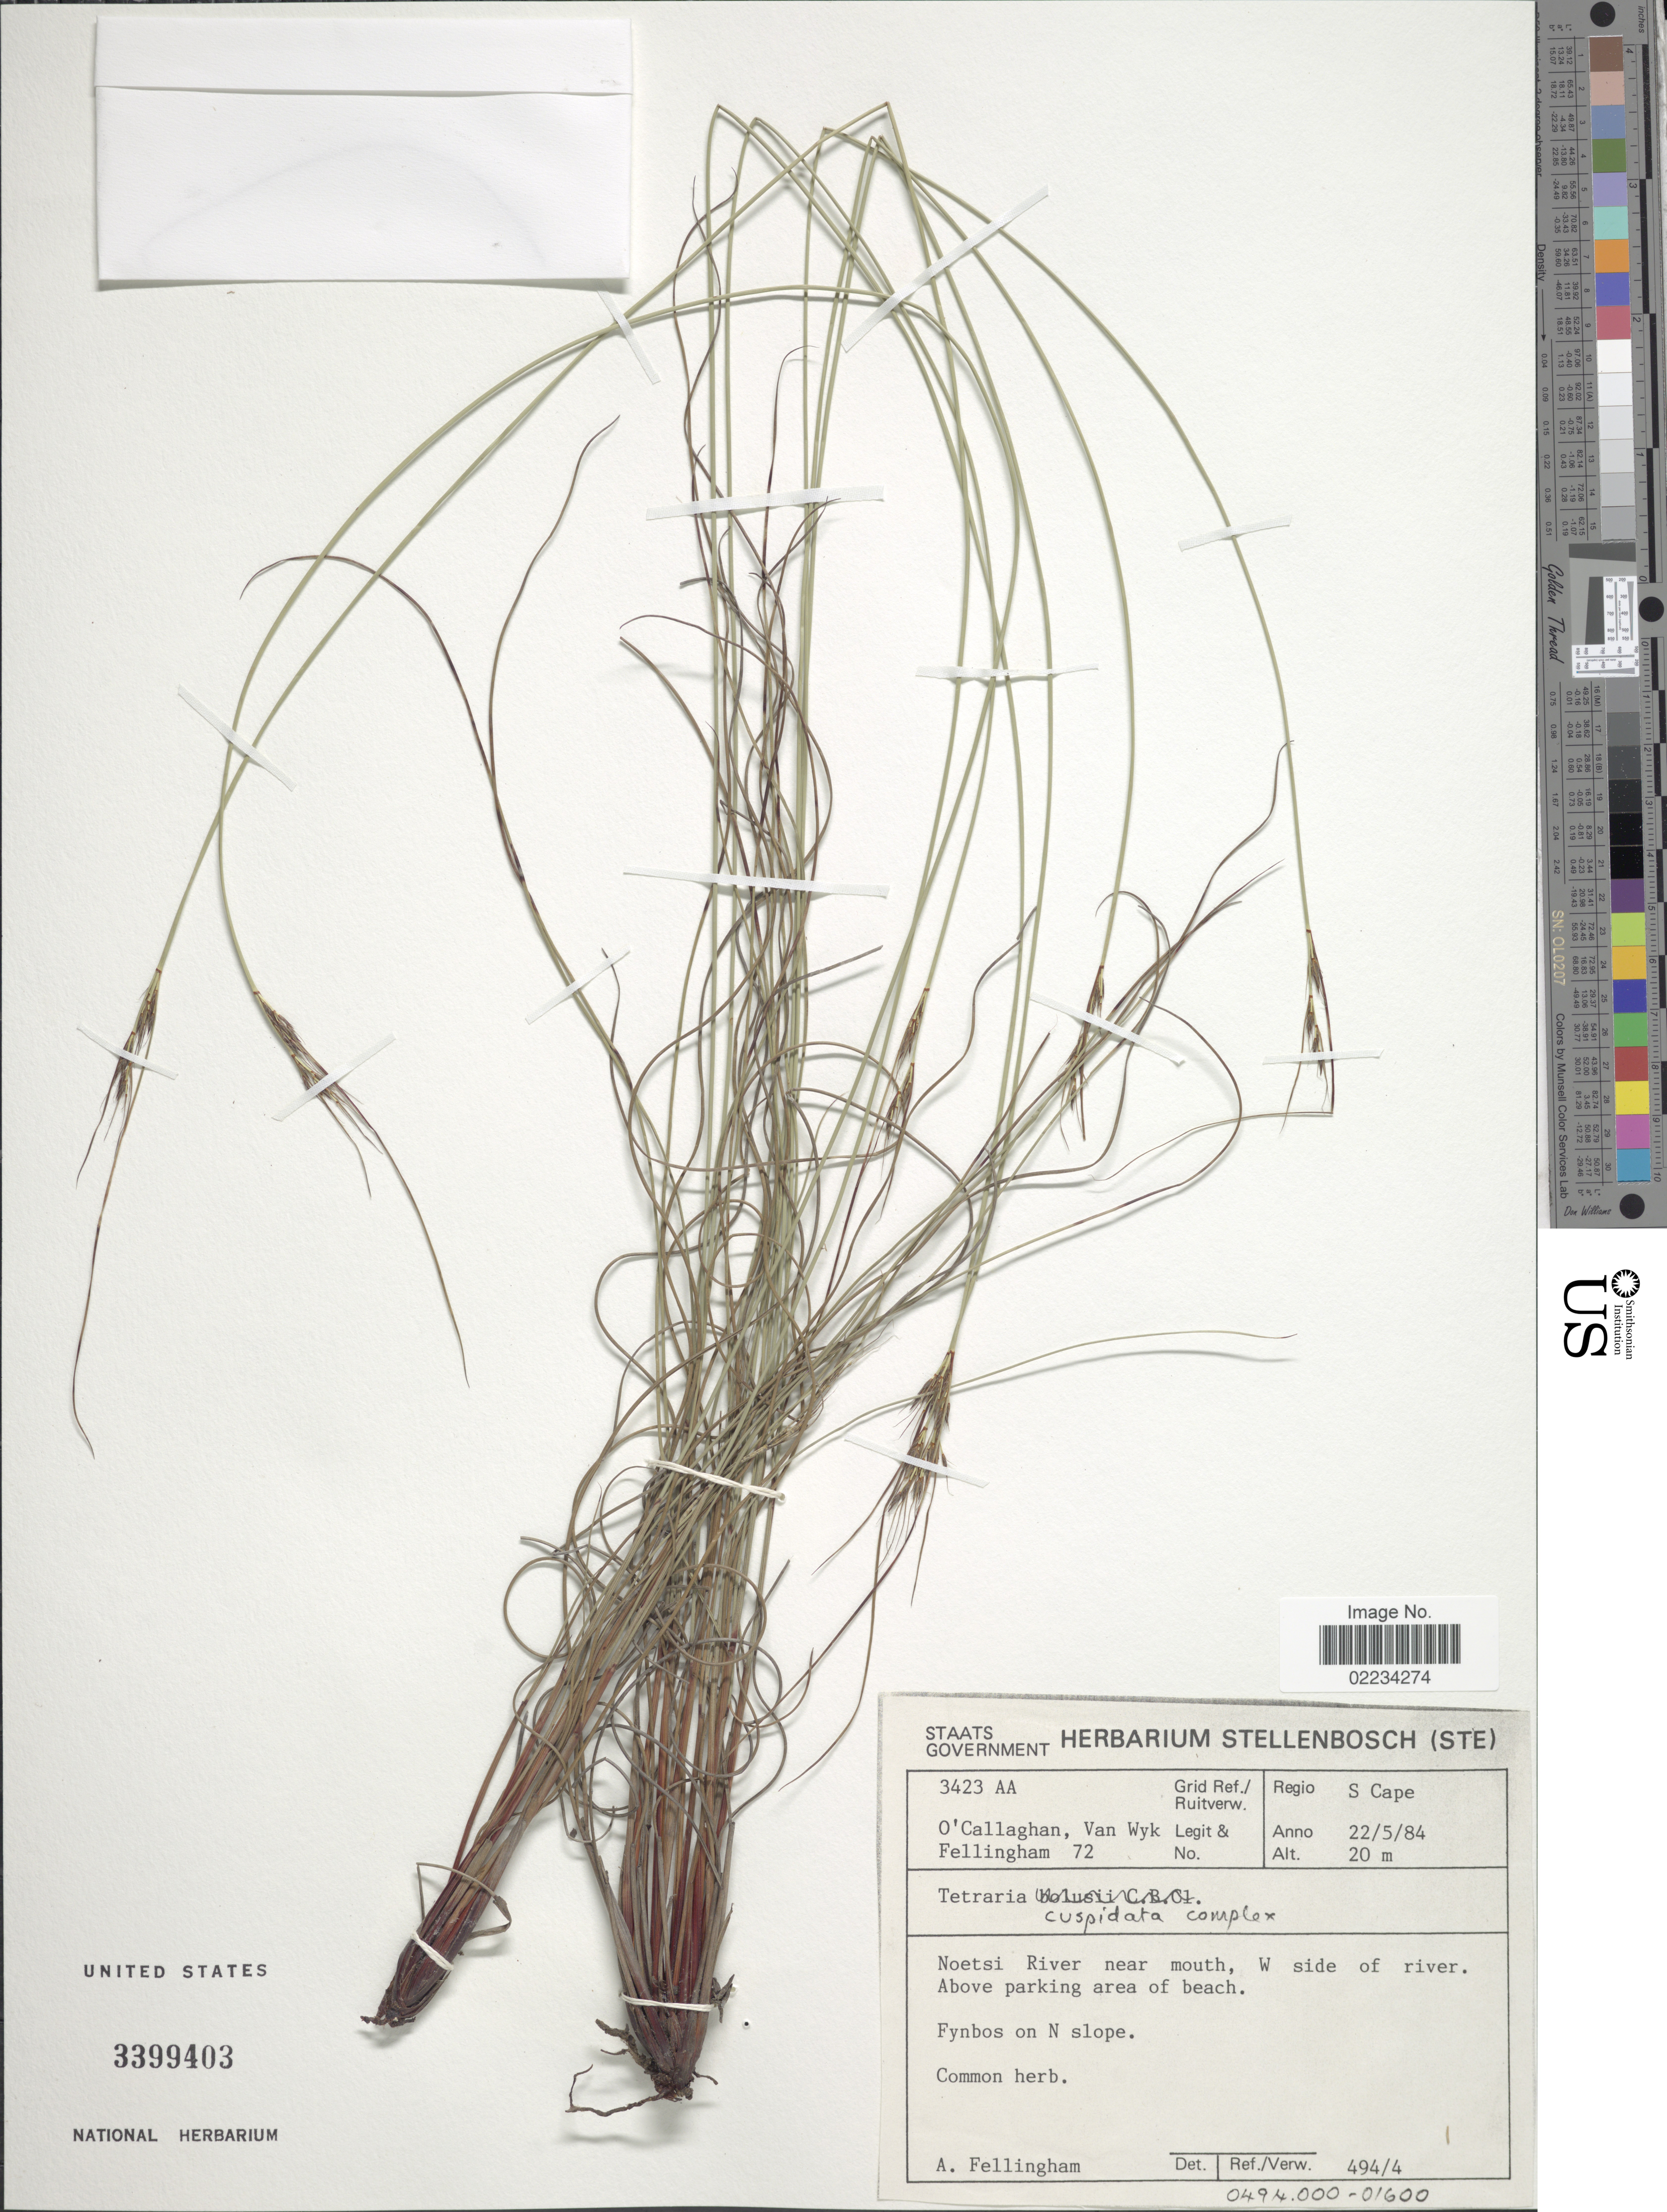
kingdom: Plantae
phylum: Tracheophyta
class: Liliopsida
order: Poales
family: Cyperaceae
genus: Schoenus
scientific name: Schoenus sp.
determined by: Strong, Mark T., (BOT), Smithsonian Institution - National Museum of Natural History (UNITED STATES)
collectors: O'Callaghan, -. Van Wyk & Fellingham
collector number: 72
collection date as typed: Transcribed d/m/y: 22/5/84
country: South Africa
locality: Regio S Cape, Noetsi River near mouth, W side of river. Above parking area of beach. Fynbos on N slope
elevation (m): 20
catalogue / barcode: US 3399403